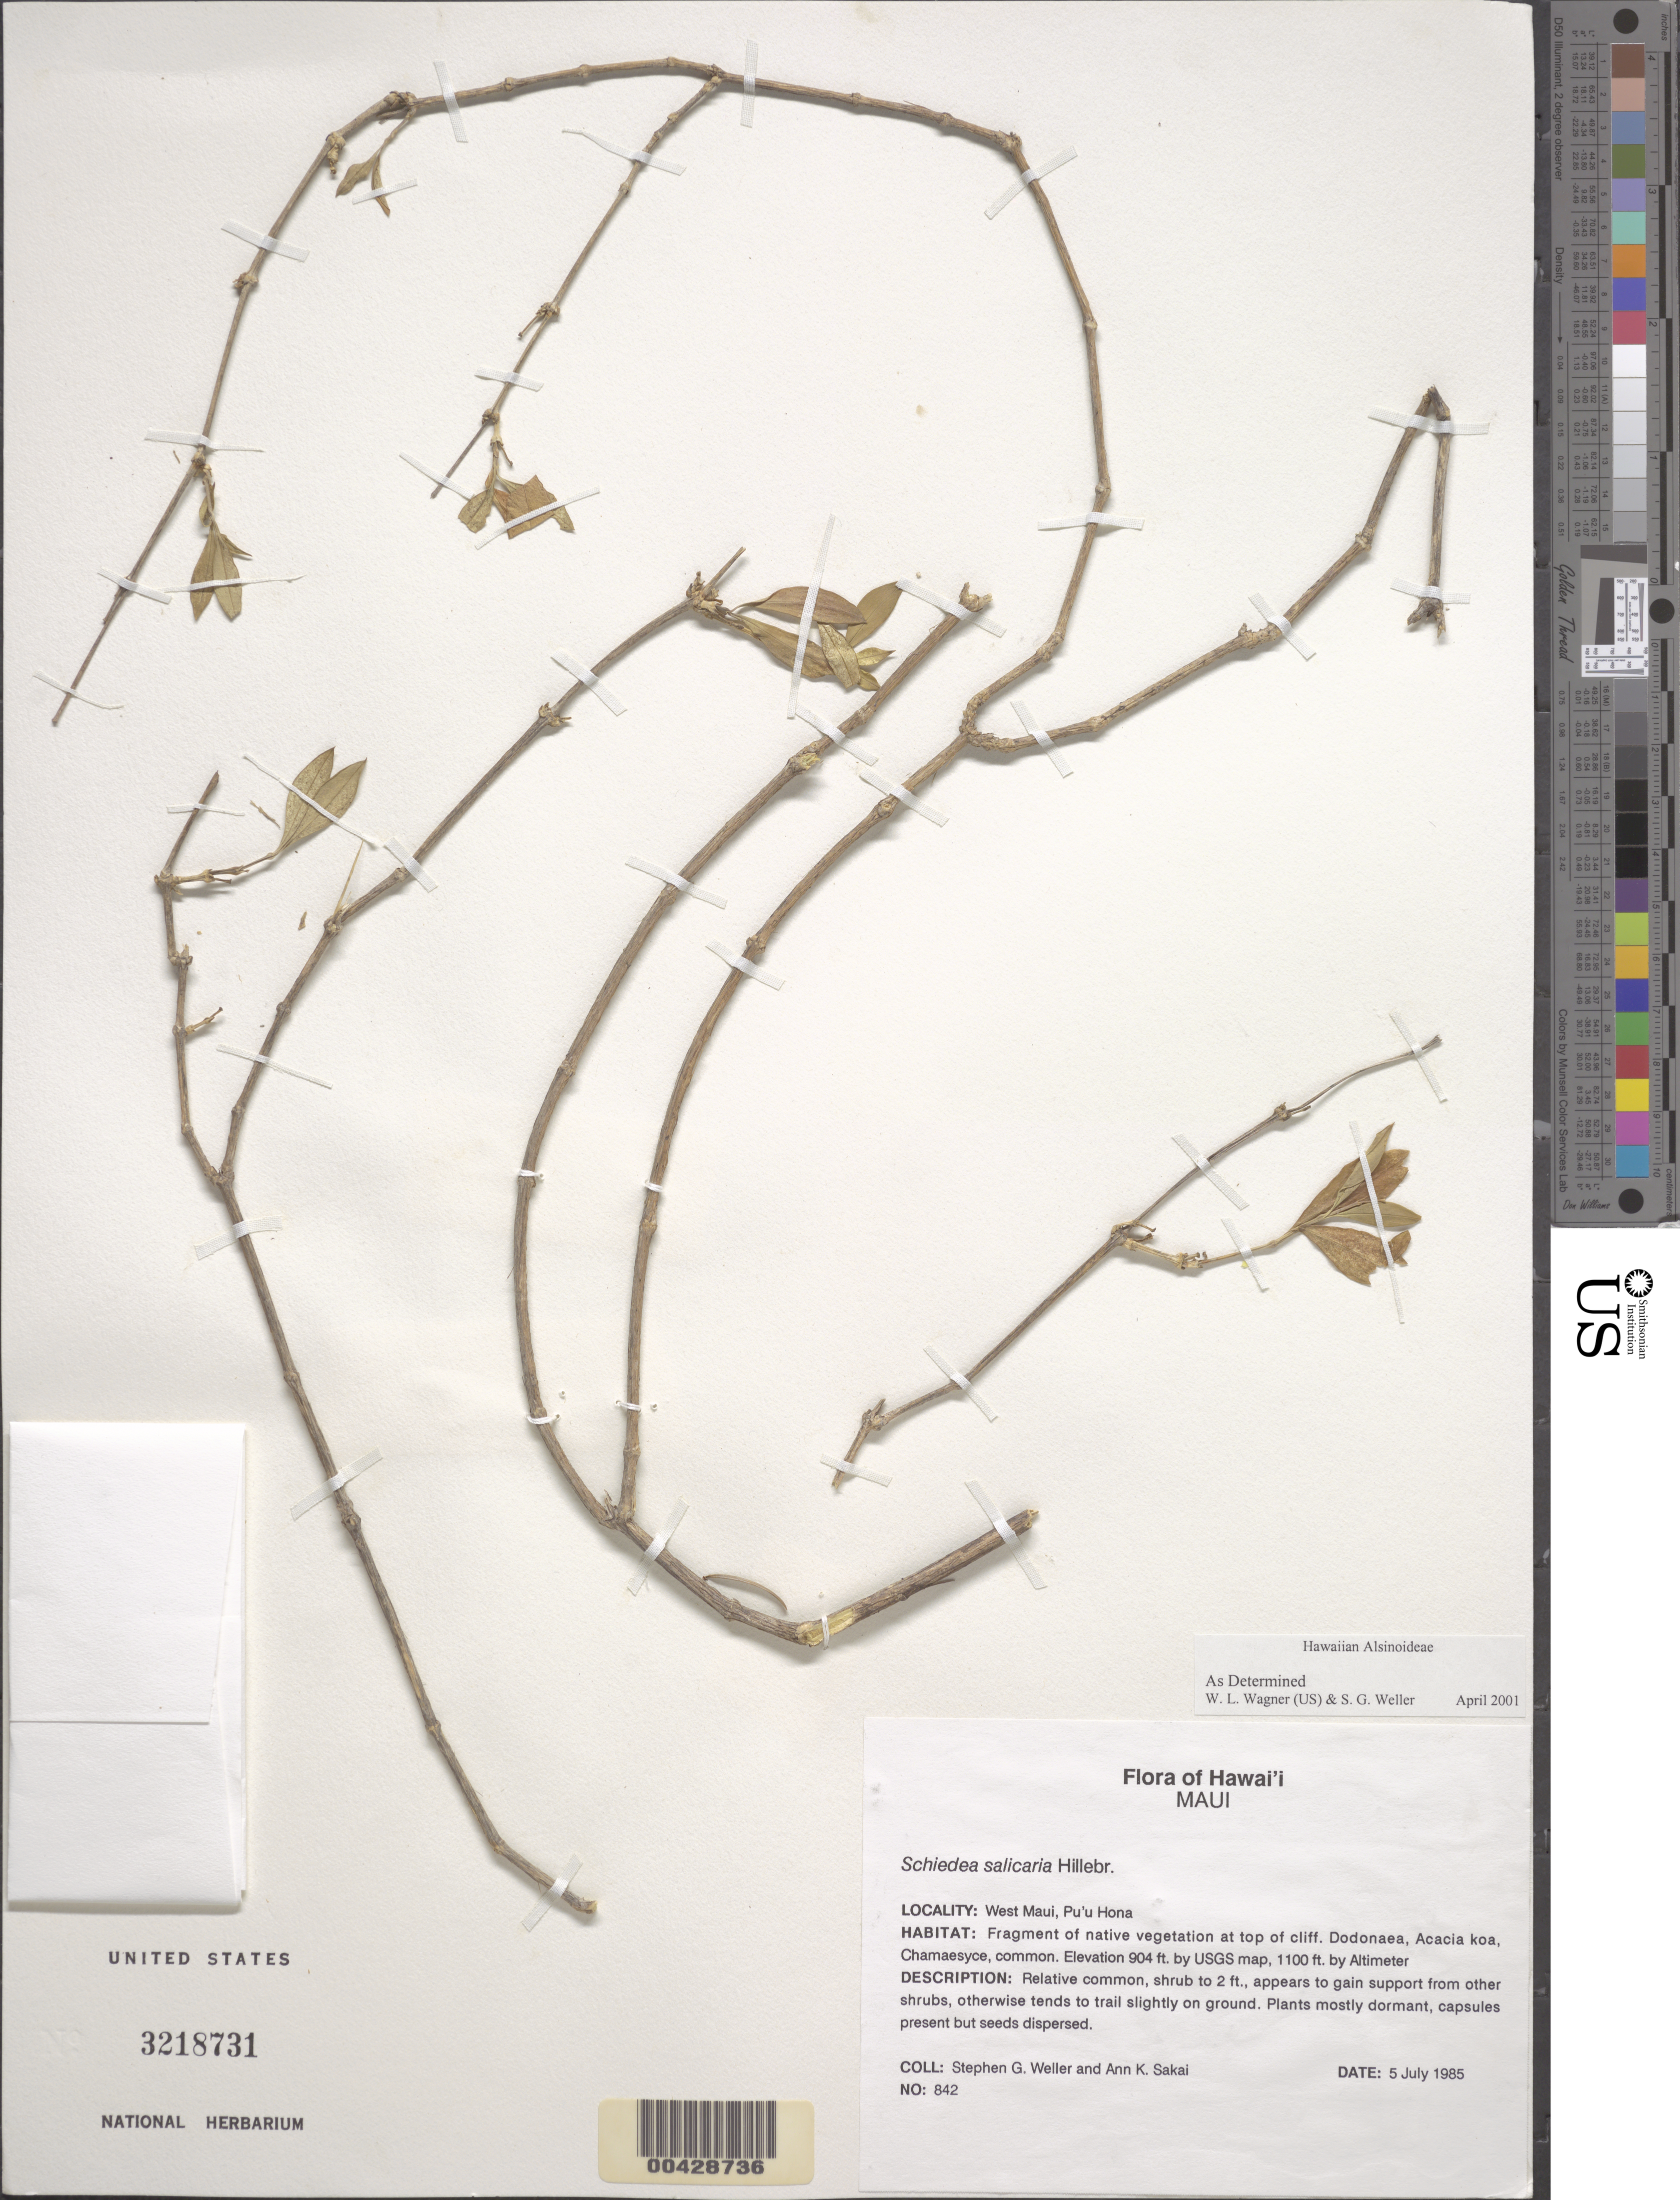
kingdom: Plantae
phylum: Tracheophyta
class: Magnoliopsida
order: Caryophyllales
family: Caryophyllaceae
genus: Schiedea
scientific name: Schiedea salicaria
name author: Hillebr.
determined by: Wagner, W. L., (BOT), Smithsonian Institution - National Museum of Natural History (UNITED STATES)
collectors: S. G. Weller & A. Sakai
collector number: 842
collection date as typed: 5 Jul 1985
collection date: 1985-07-05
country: United States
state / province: Hawaii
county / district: Maui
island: Maui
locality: Pu'u Hona, West Maui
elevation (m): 335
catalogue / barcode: US 3218731